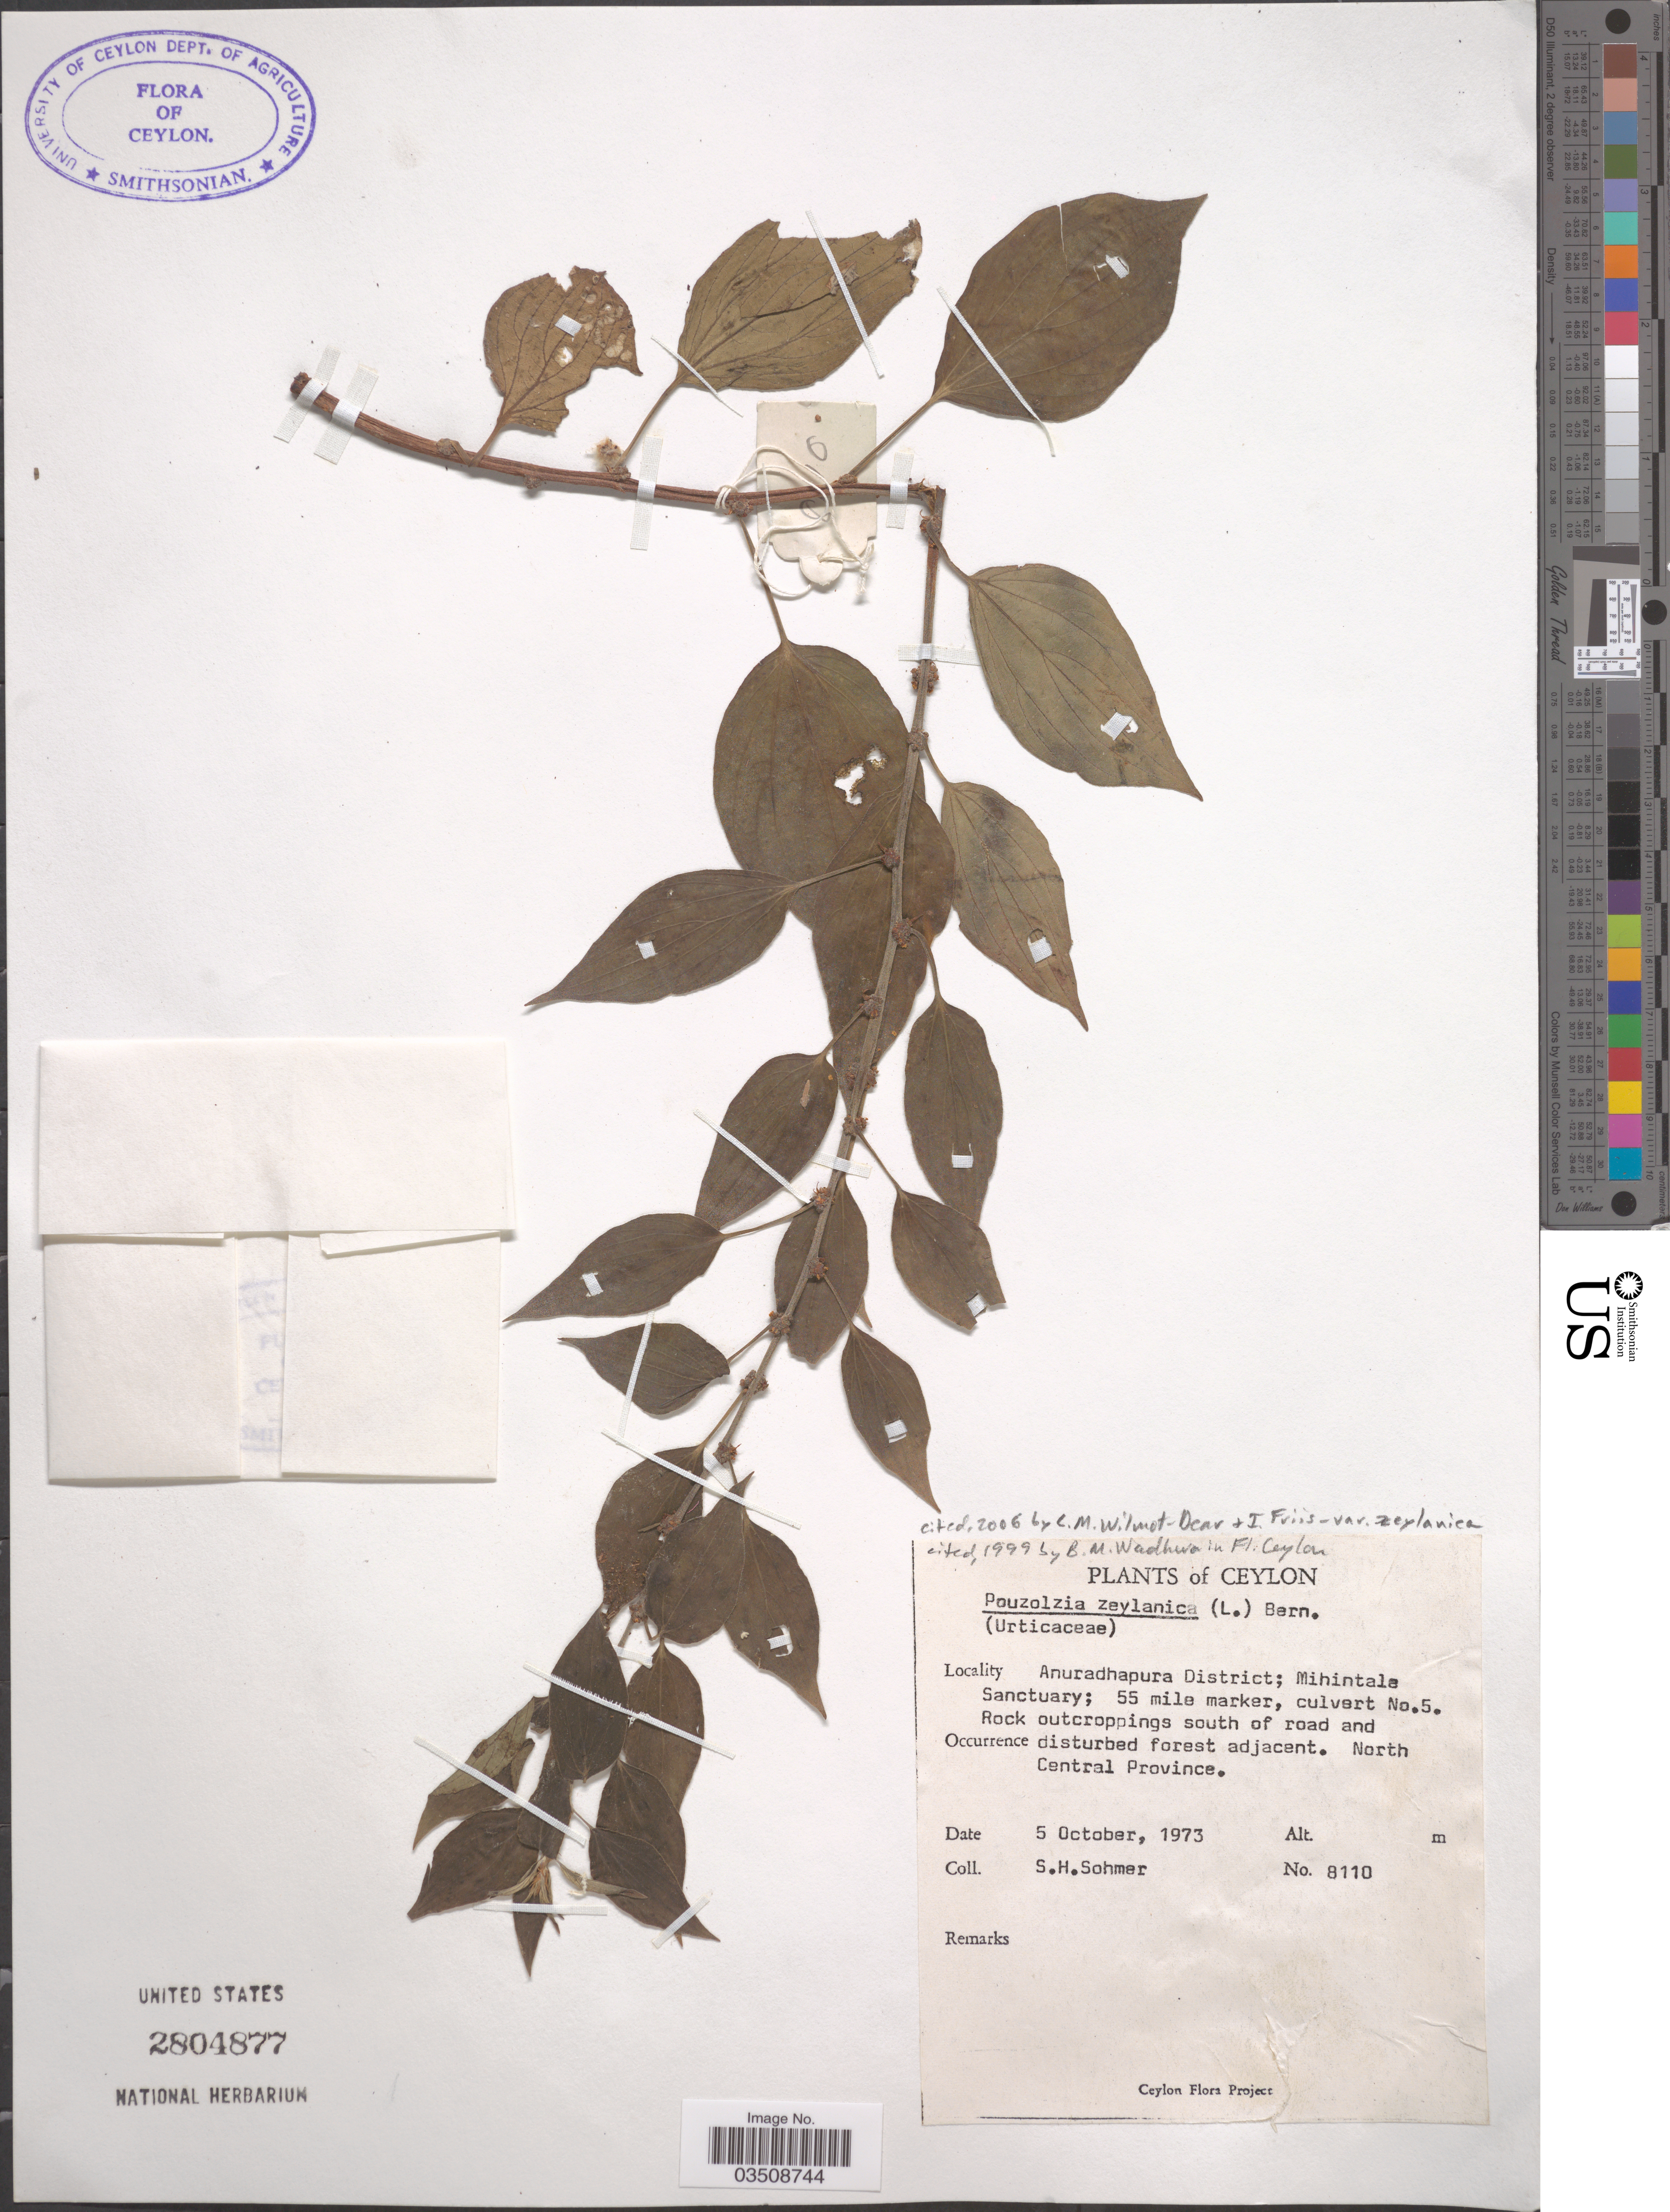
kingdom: Plantae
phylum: Tracheophyta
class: Magnoliopsida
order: Rosales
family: Urticaceae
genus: Pouzolzia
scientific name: Pouzolzia zeylanica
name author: (L.) Benn.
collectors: S. H. Sohmer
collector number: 8110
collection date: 1973-10-05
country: Sri Lanka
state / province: North Central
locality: Ceylon. Anuradhapura District; Mihintale Sanctuary; 55 mile marker, culvert No.5. Rock outcroppings south of road and disturbed forest adjacent.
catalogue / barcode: US 2804877